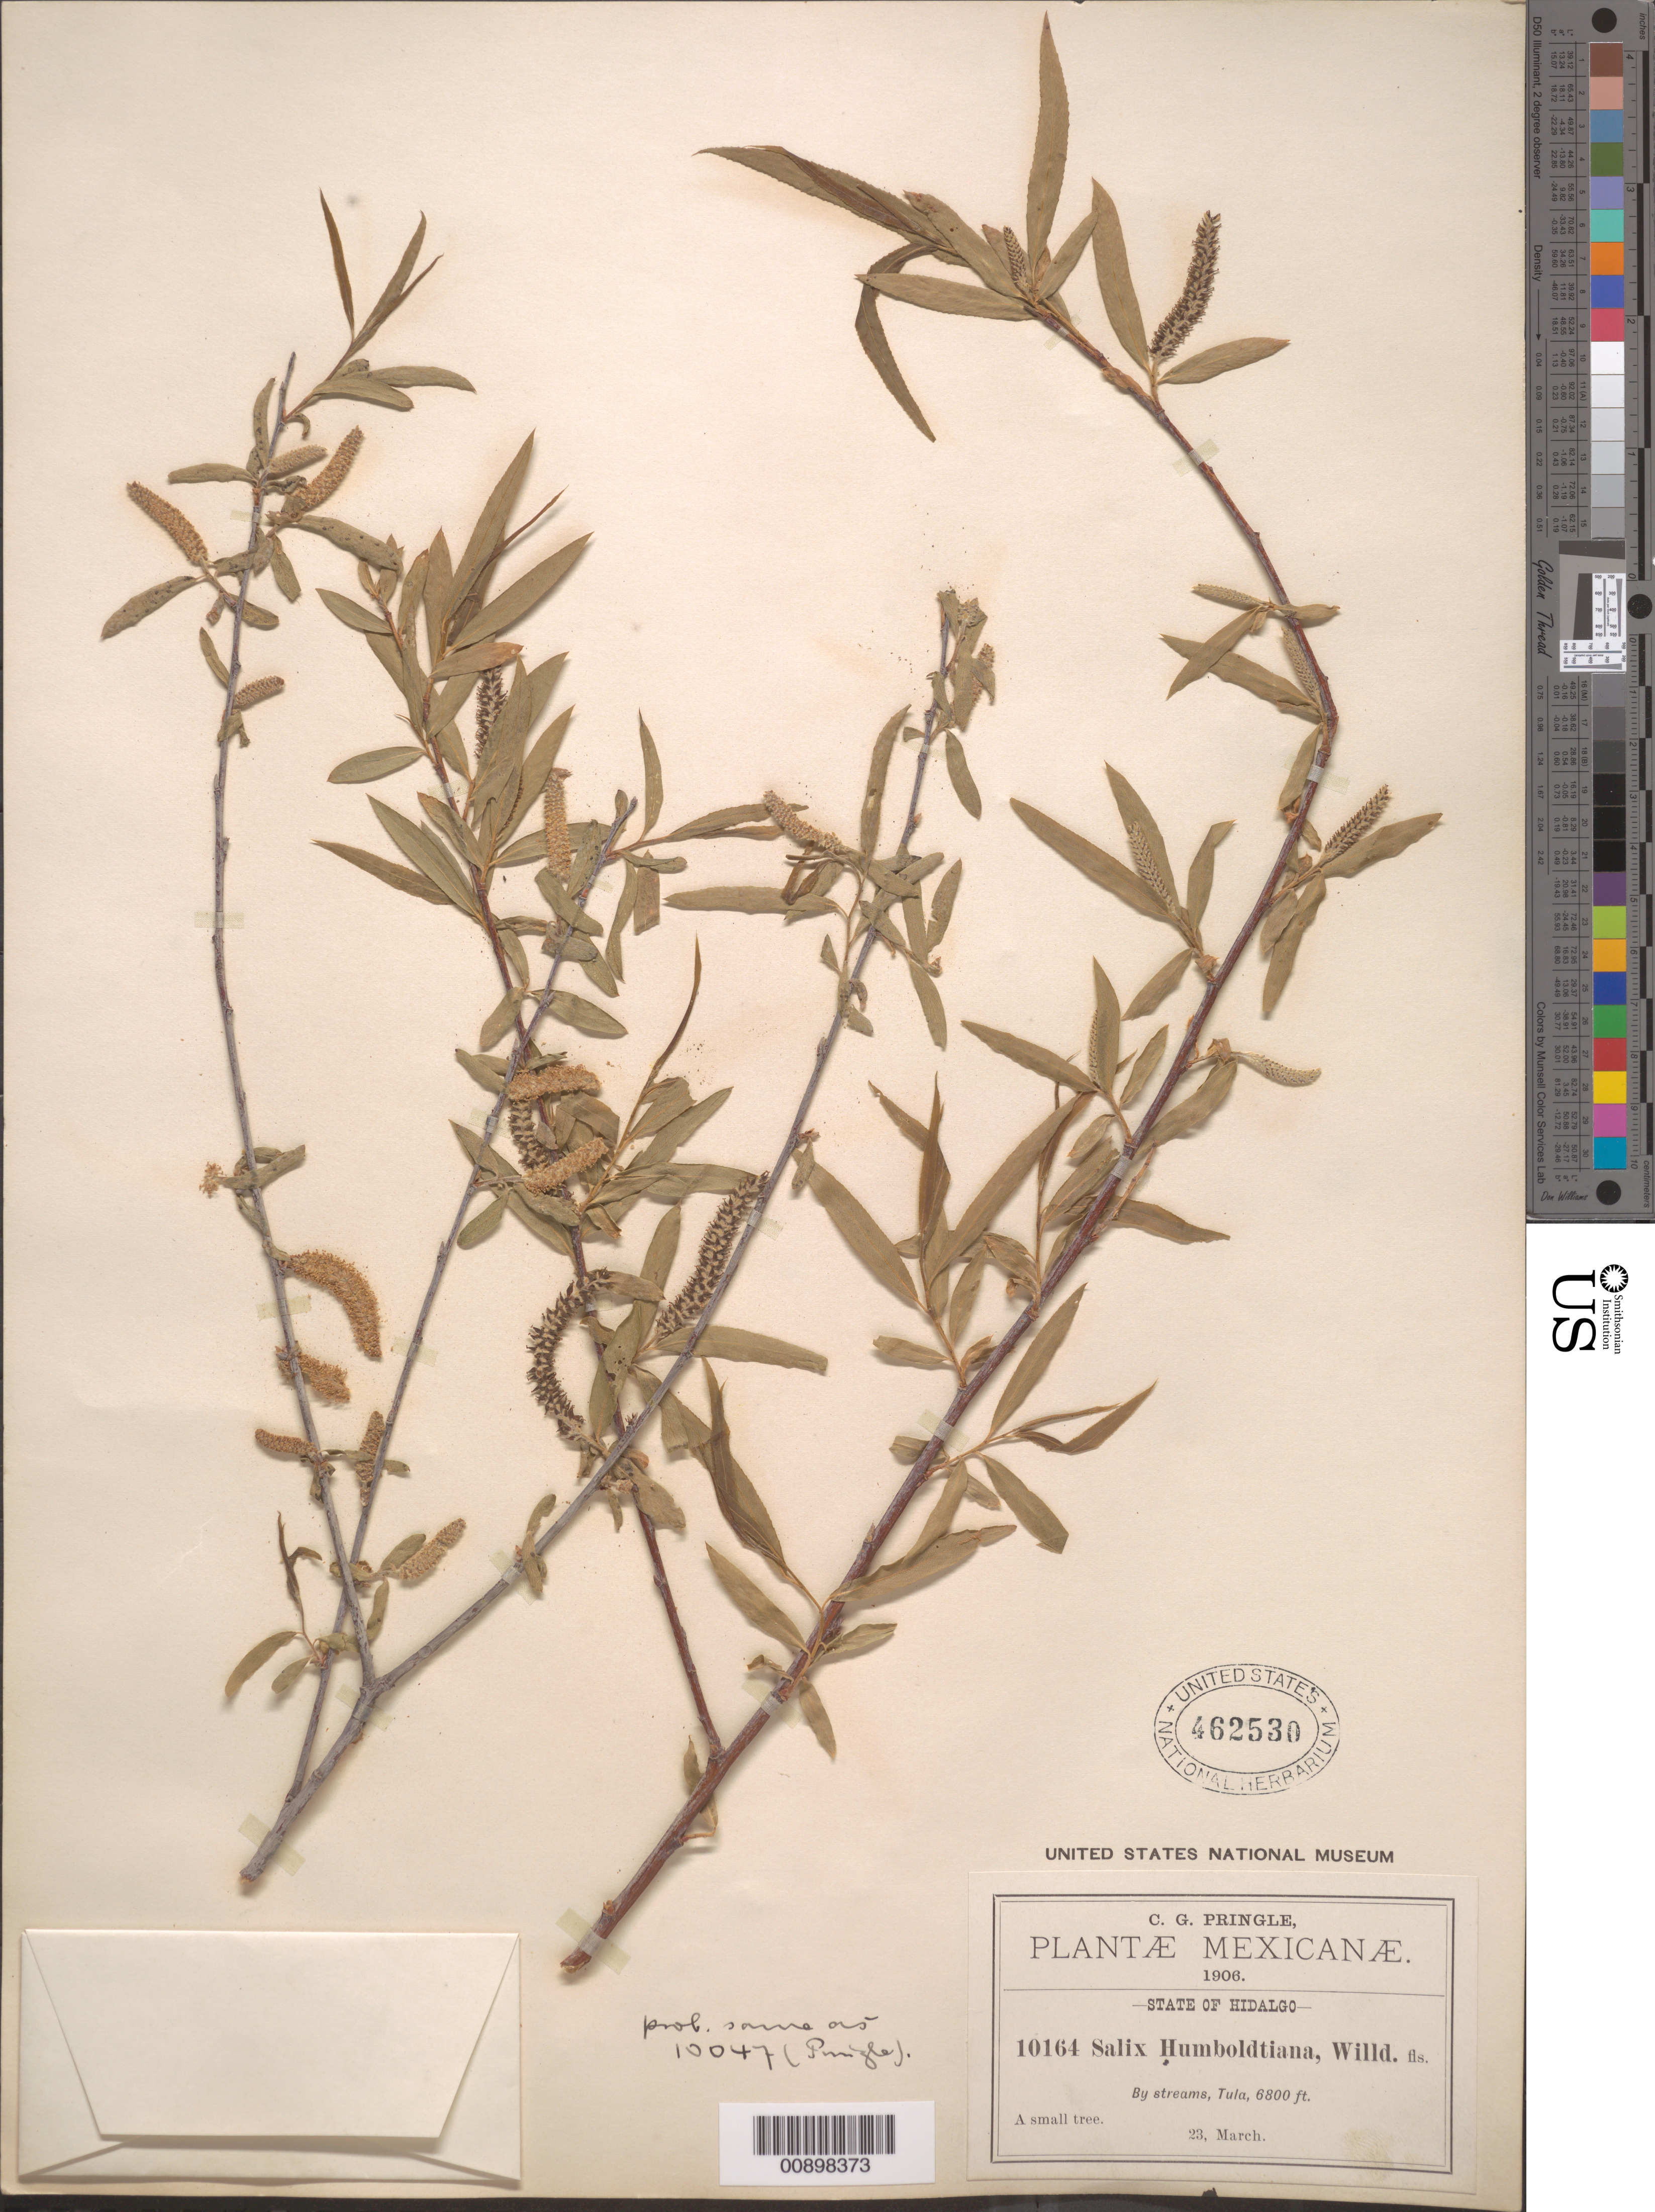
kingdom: Plantae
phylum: Tracheophyta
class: Magnoliopsida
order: Malpighiales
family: Salicaceae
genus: Salix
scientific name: Salix humboldtiana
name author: Willd.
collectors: C. G. Pringle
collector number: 10164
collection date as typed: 23 Mar 1906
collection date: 1906-03-23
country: Mexico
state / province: Hidalgo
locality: Tula, State of Hidalgo.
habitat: By streams.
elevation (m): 2073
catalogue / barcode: US 462530